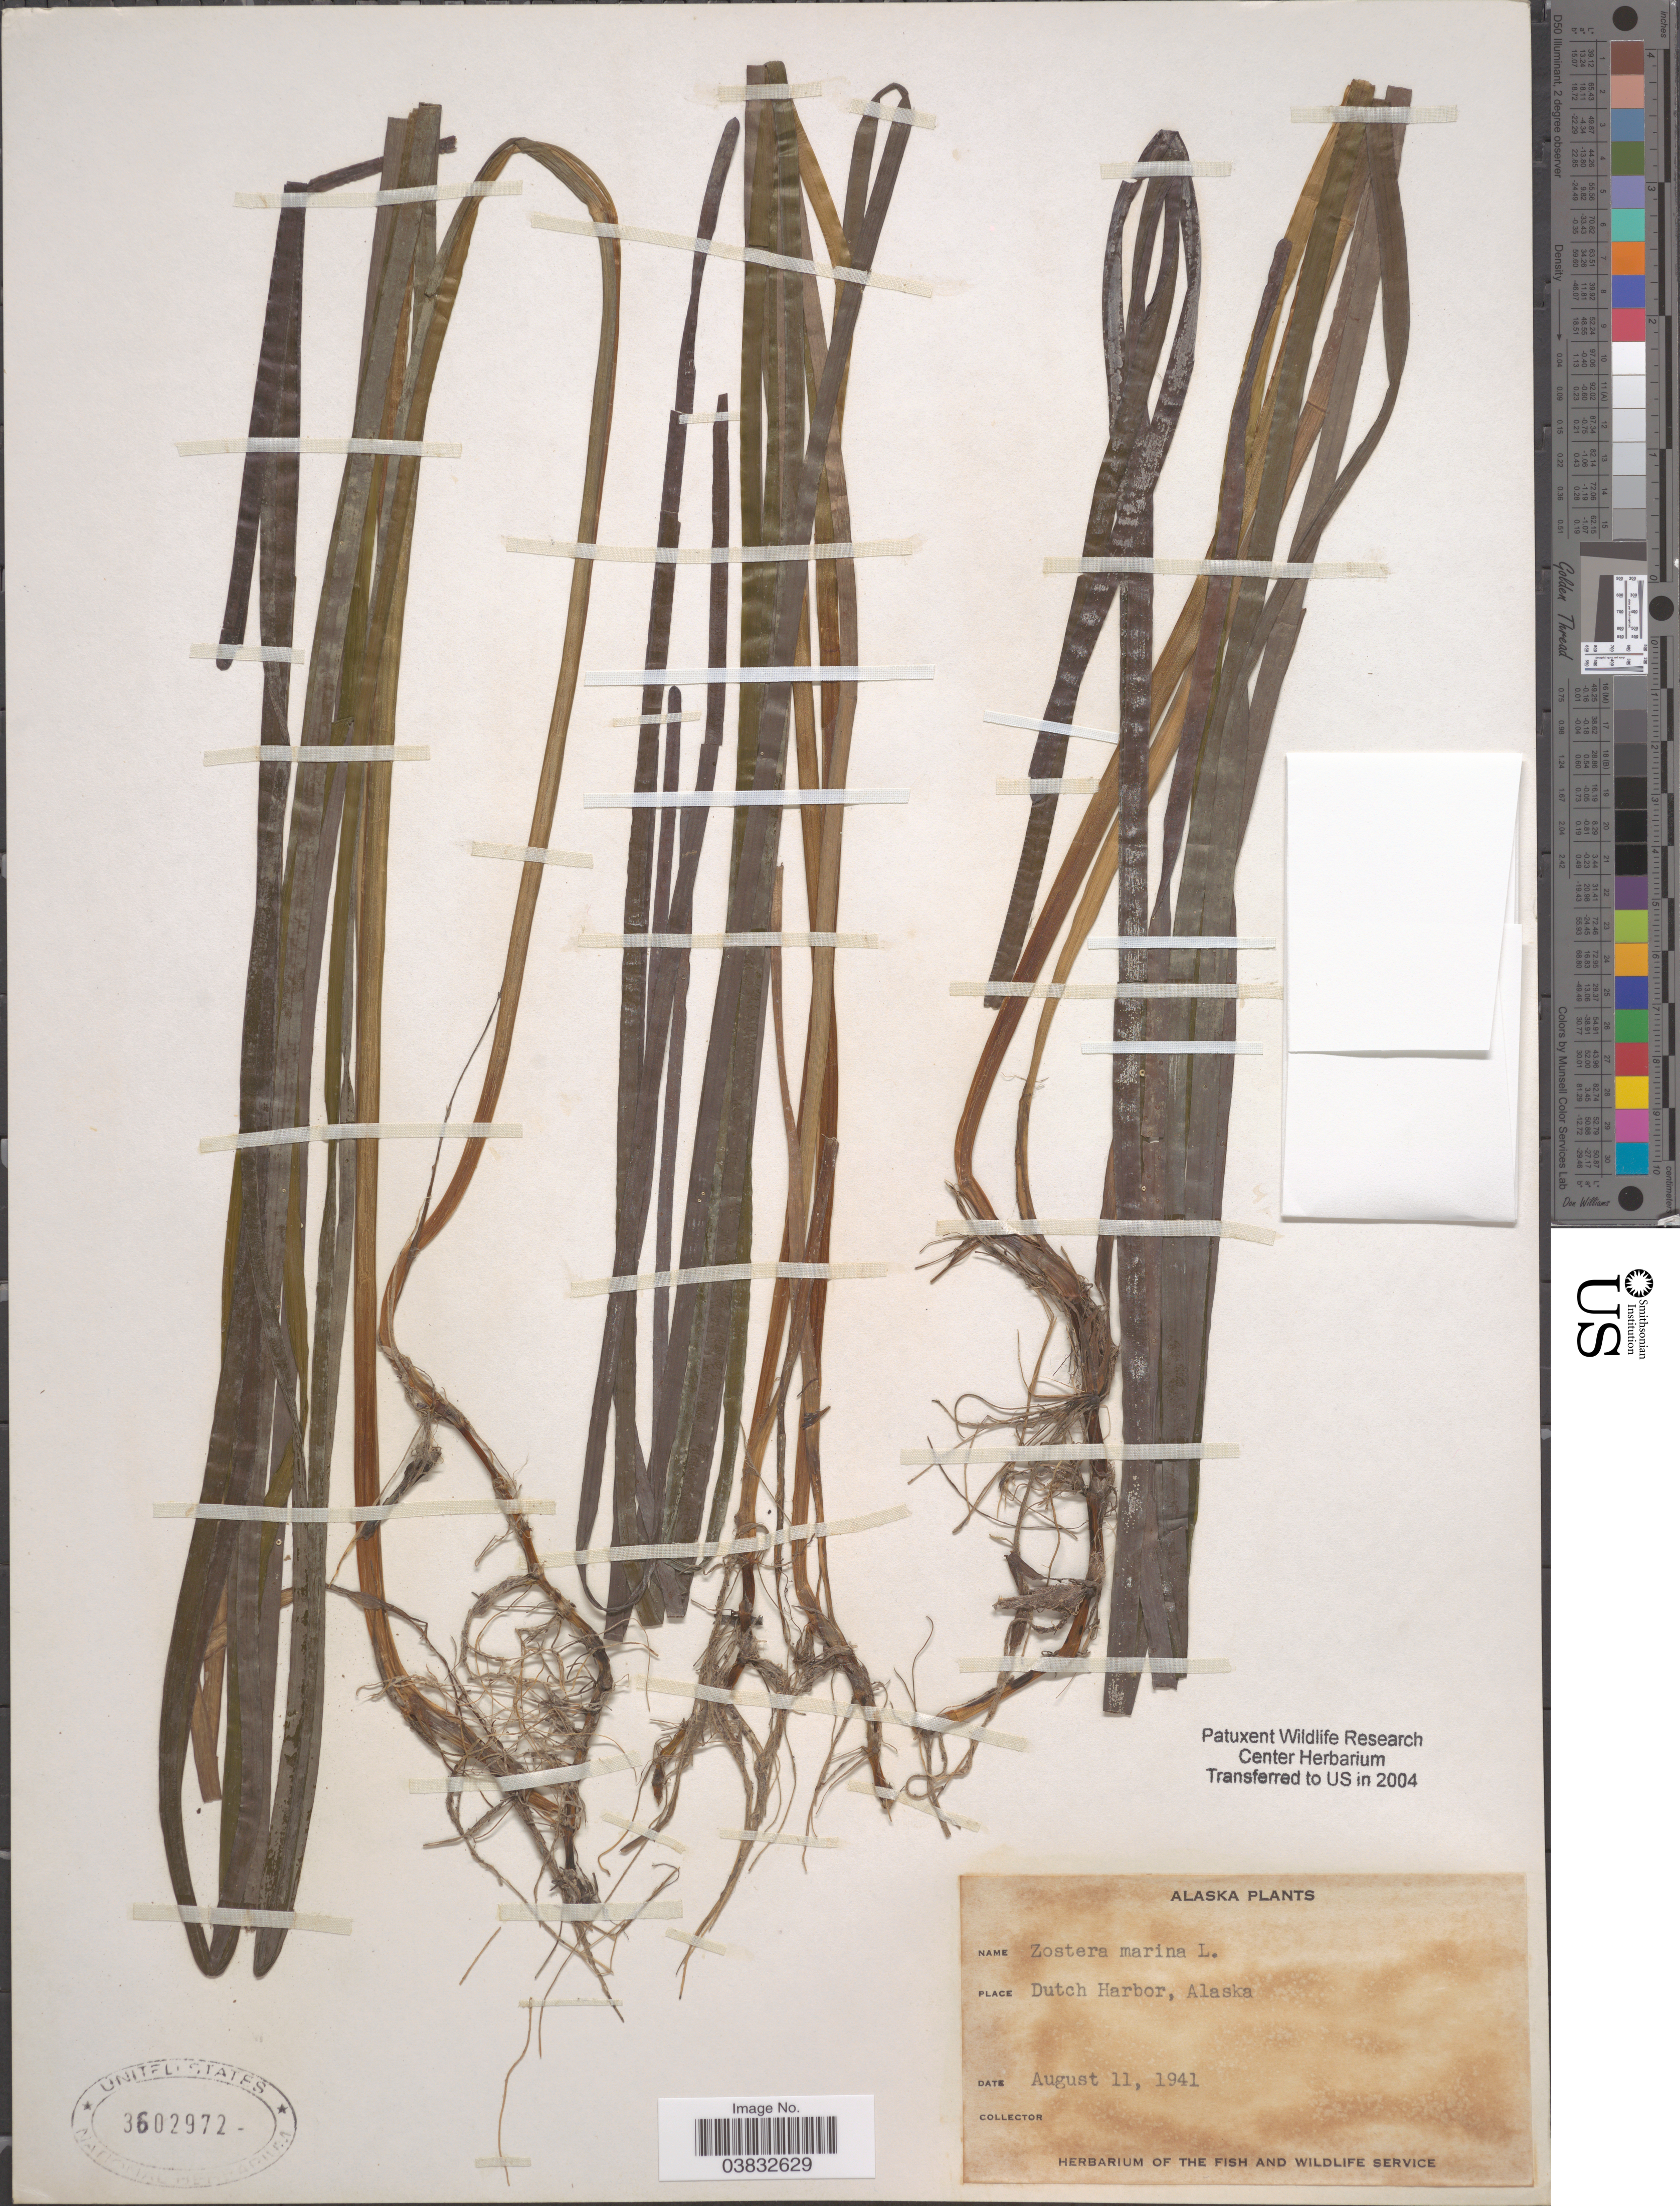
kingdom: Plantae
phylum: Tracheophyta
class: Liliopsida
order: Alismatales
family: Zosteraceae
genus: Zostera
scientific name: Zostera marina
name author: L.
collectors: Ex herb. Fish and Wildlife Service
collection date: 1941-08-11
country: United States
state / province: Alaska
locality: Dutch Harbor.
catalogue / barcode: US 3602972